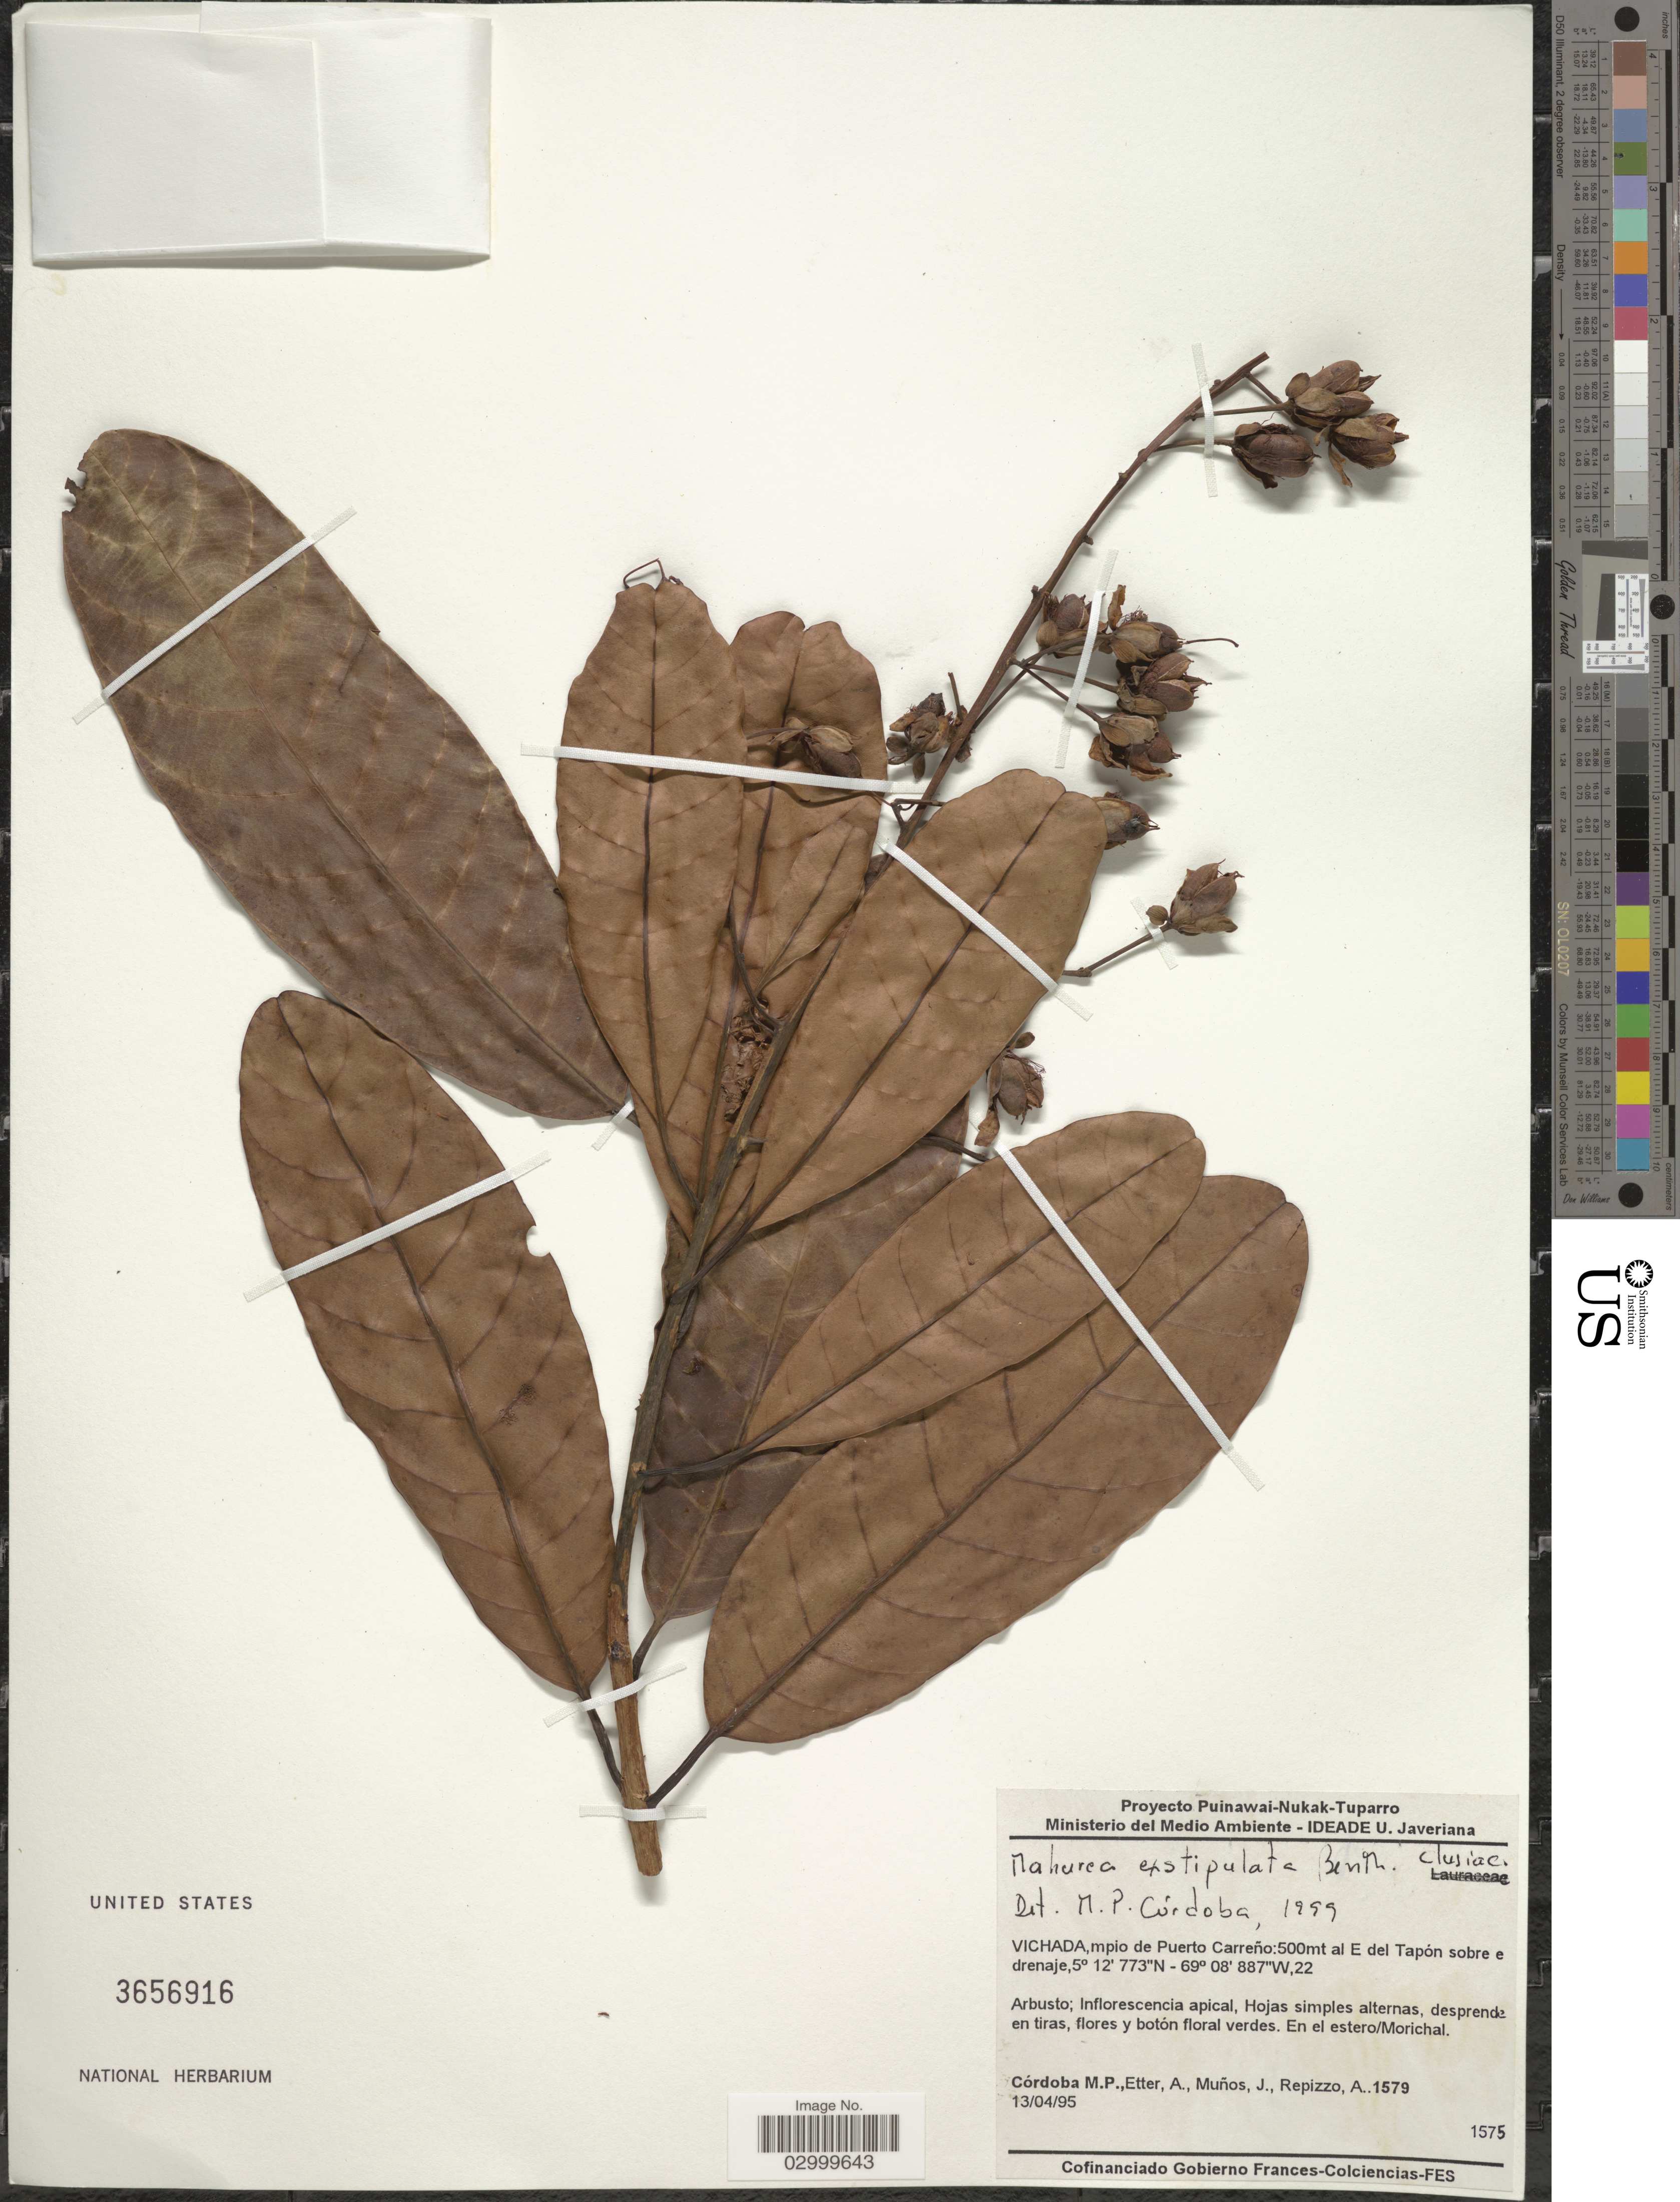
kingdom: Plantae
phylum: Tracheophyta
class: Magnoliopsida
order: Malpighiales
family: Calophyllaceae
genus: Mahurea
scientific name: Mahurea exstipulata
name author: Benth.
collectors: M. Córdoba, A. Etter, J. Muños & A. Repizzo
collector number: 1579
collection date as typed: Transcribed d/m/y: 13/4/95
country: Colombia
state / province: Vichada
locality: Mpio de Puerto Carreño: al E del Tapón sobre e drenaje.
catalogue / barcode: US 3656916